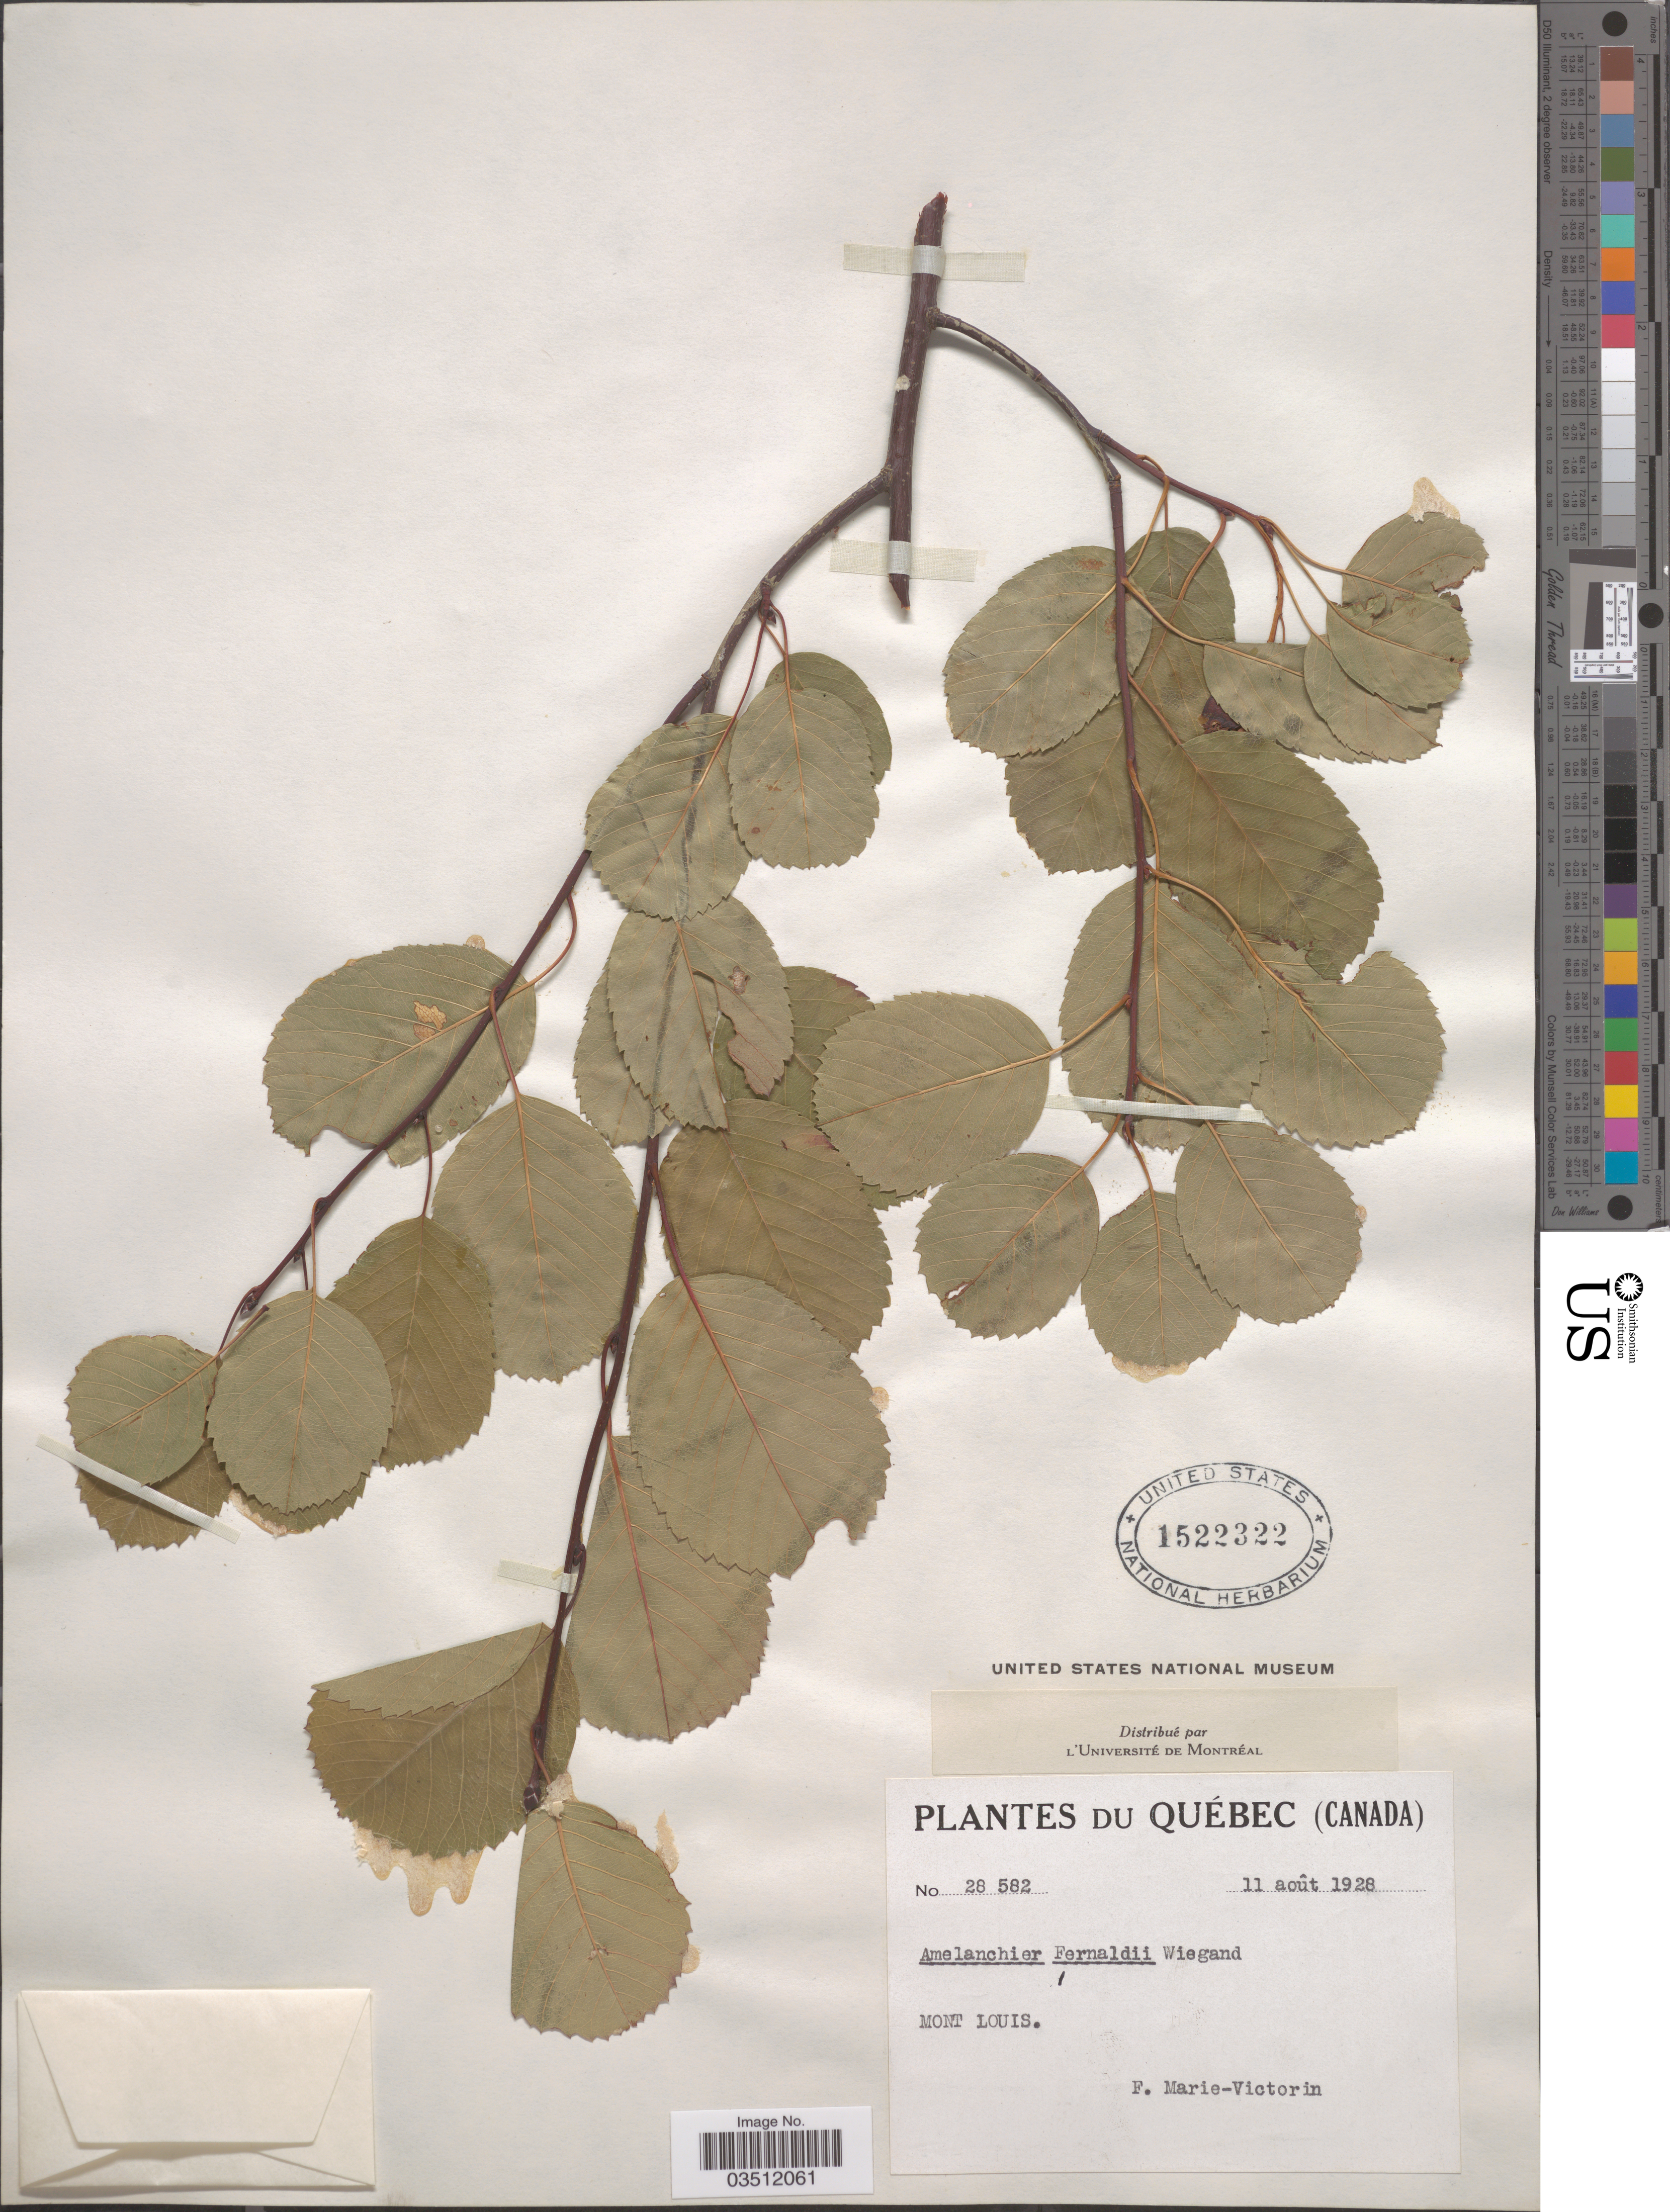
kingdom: Plantae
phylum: Tracheophyta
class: Magnoliopsida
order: Rosales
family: Rosaceae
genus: Amelanchier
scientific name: Amelanchier fernaldii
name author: Wiegand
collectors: F. Marie-Victorin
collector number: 28582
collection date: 1928-08-11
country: Canada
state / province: Quebec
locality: Québec. Mont Louis.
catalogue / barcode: US 1522322